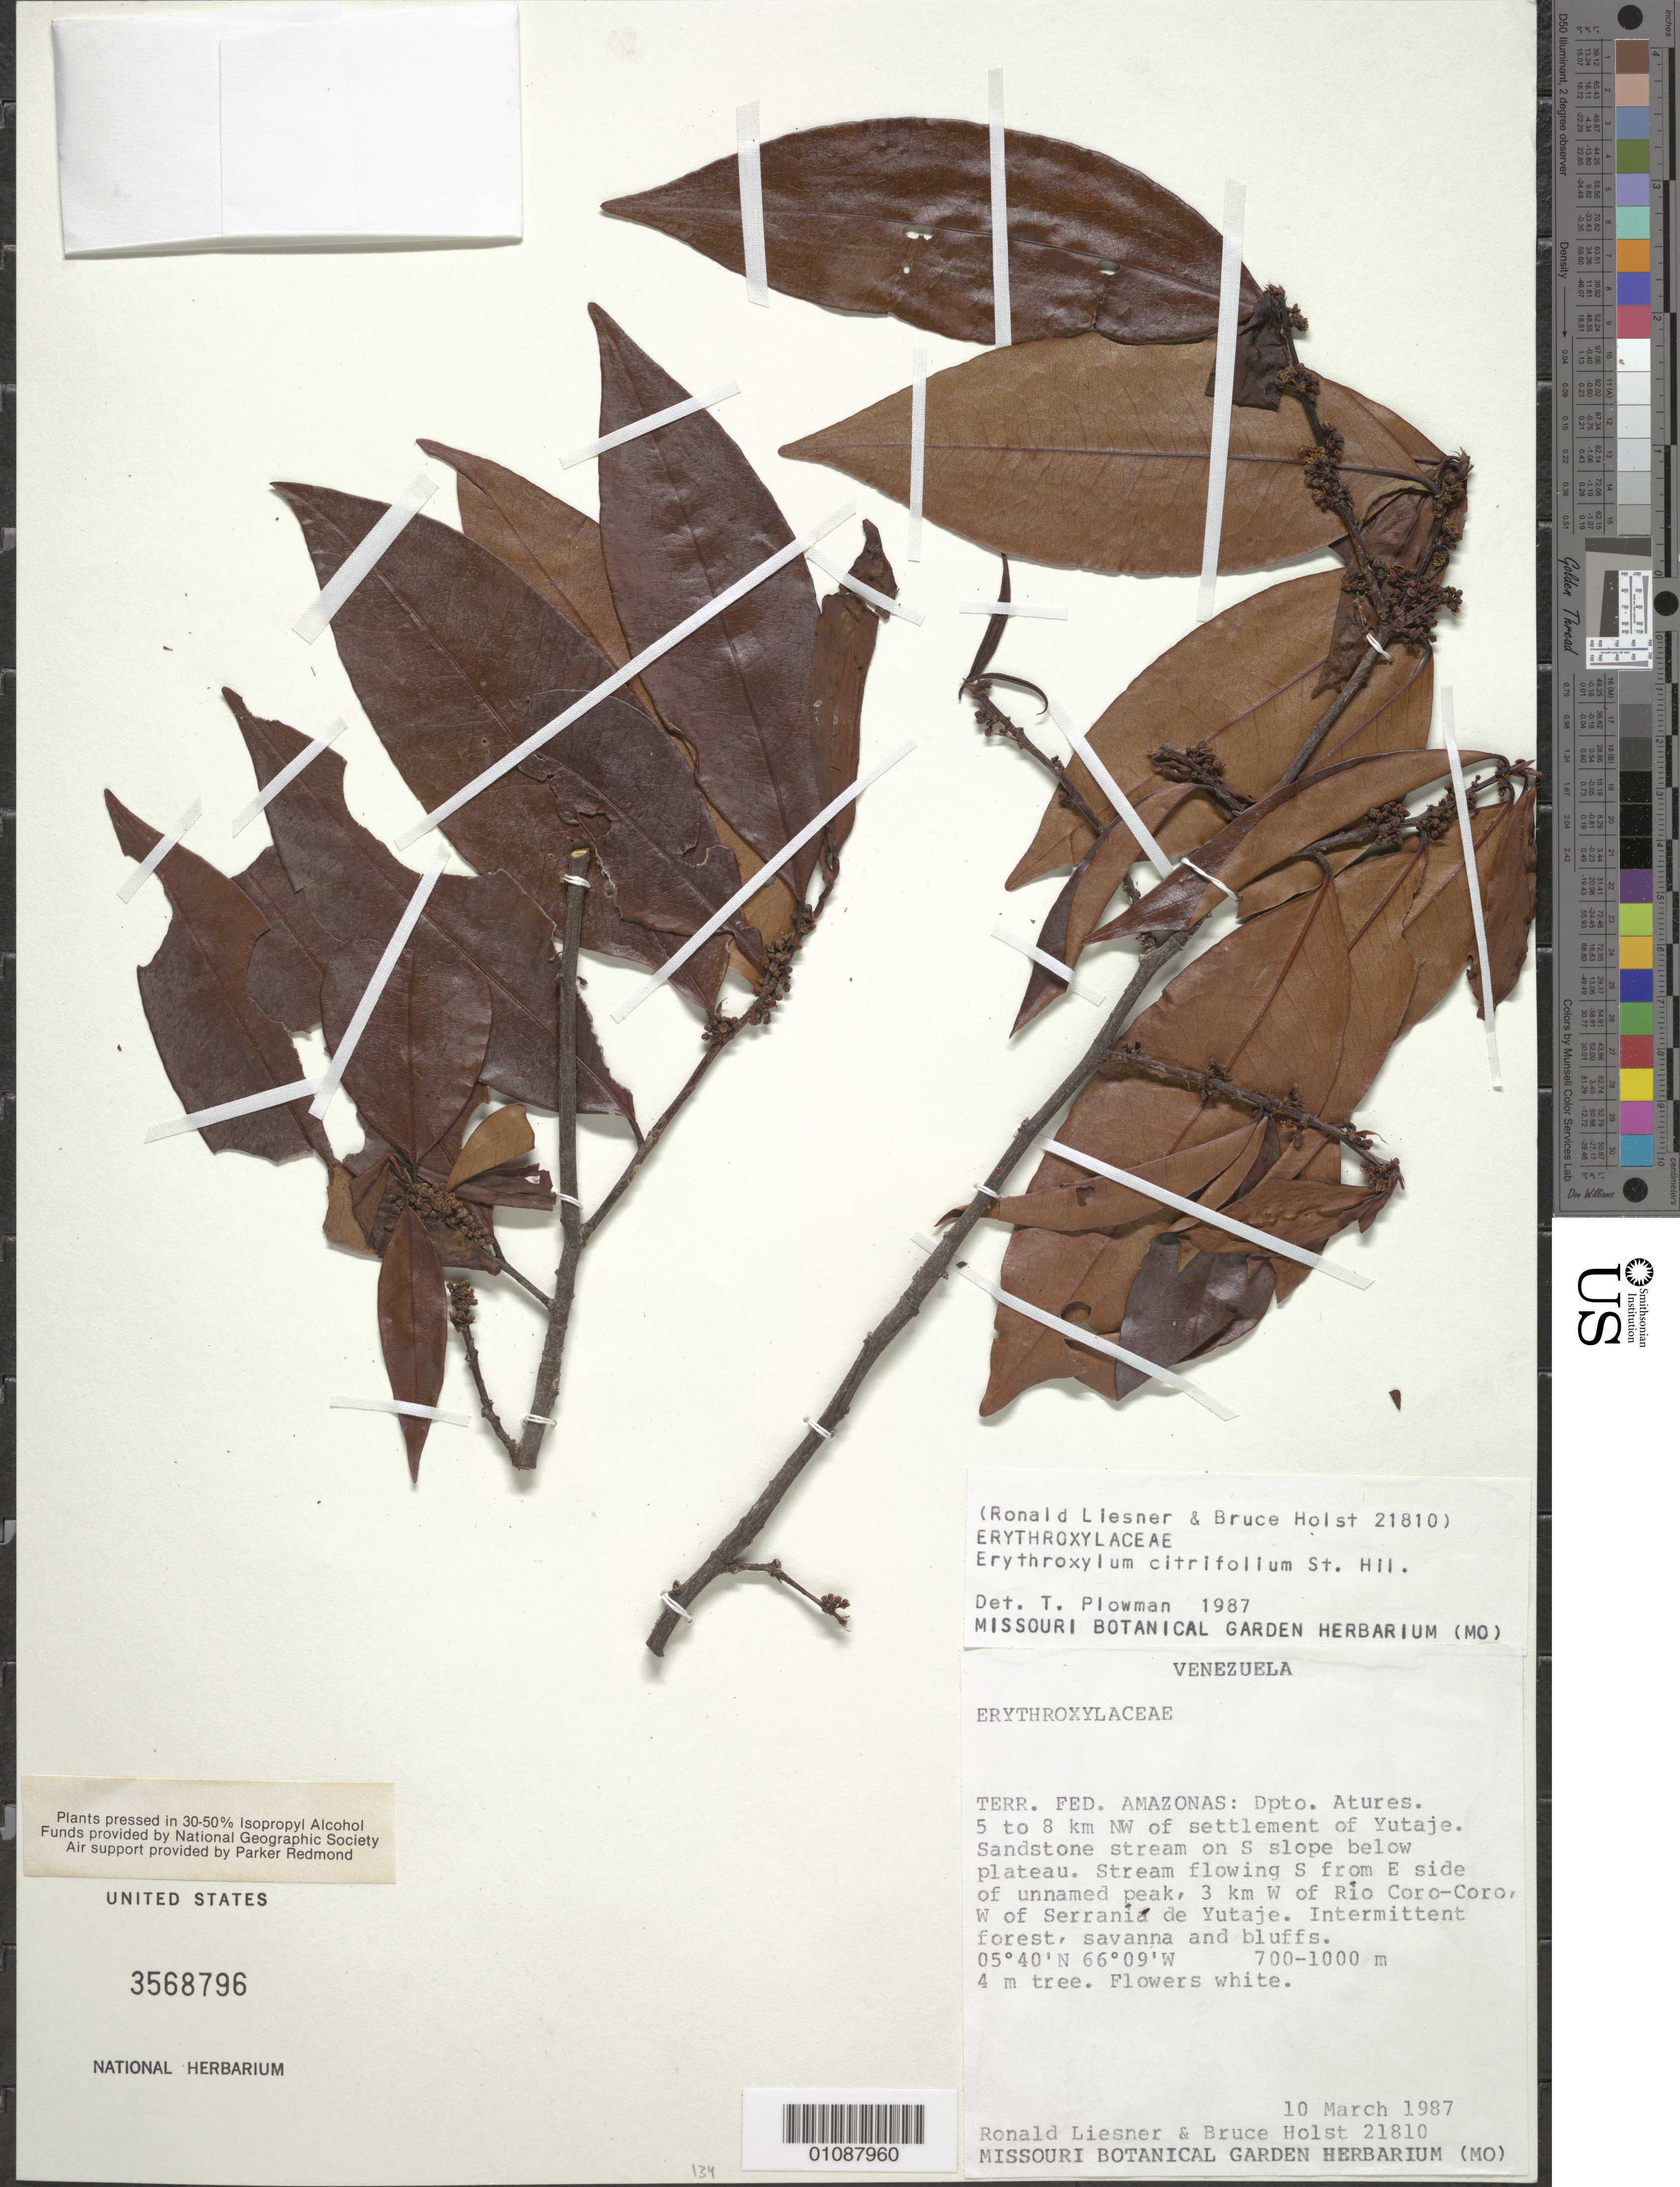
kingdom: Plantae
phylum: Tracheophyta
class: Magnoliopsida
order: Malpighiales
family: Erythroxylaceae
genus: Erythroxylum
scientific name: Erythroxylum citrifolium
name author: A. St.-Hil.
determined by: Plowman, Timothy C.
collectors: R. L. Liesner & B. Holst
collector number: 21810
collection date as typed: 10-Mar-87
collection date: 1987-03-10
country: Venezuela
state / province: Amazonas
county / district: Atures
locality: Yutajé, 5-8 km NW of settlement, on S slope below plateau; stream flowing S from E side of unnamed peak, 3 km W of Río Coro-Coro, W of Serrania de Yutajé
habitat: Intermittent forest, savanna, and bluffs, sandstone stream on S slope below plateau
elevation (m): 700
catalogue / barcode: US 3568796